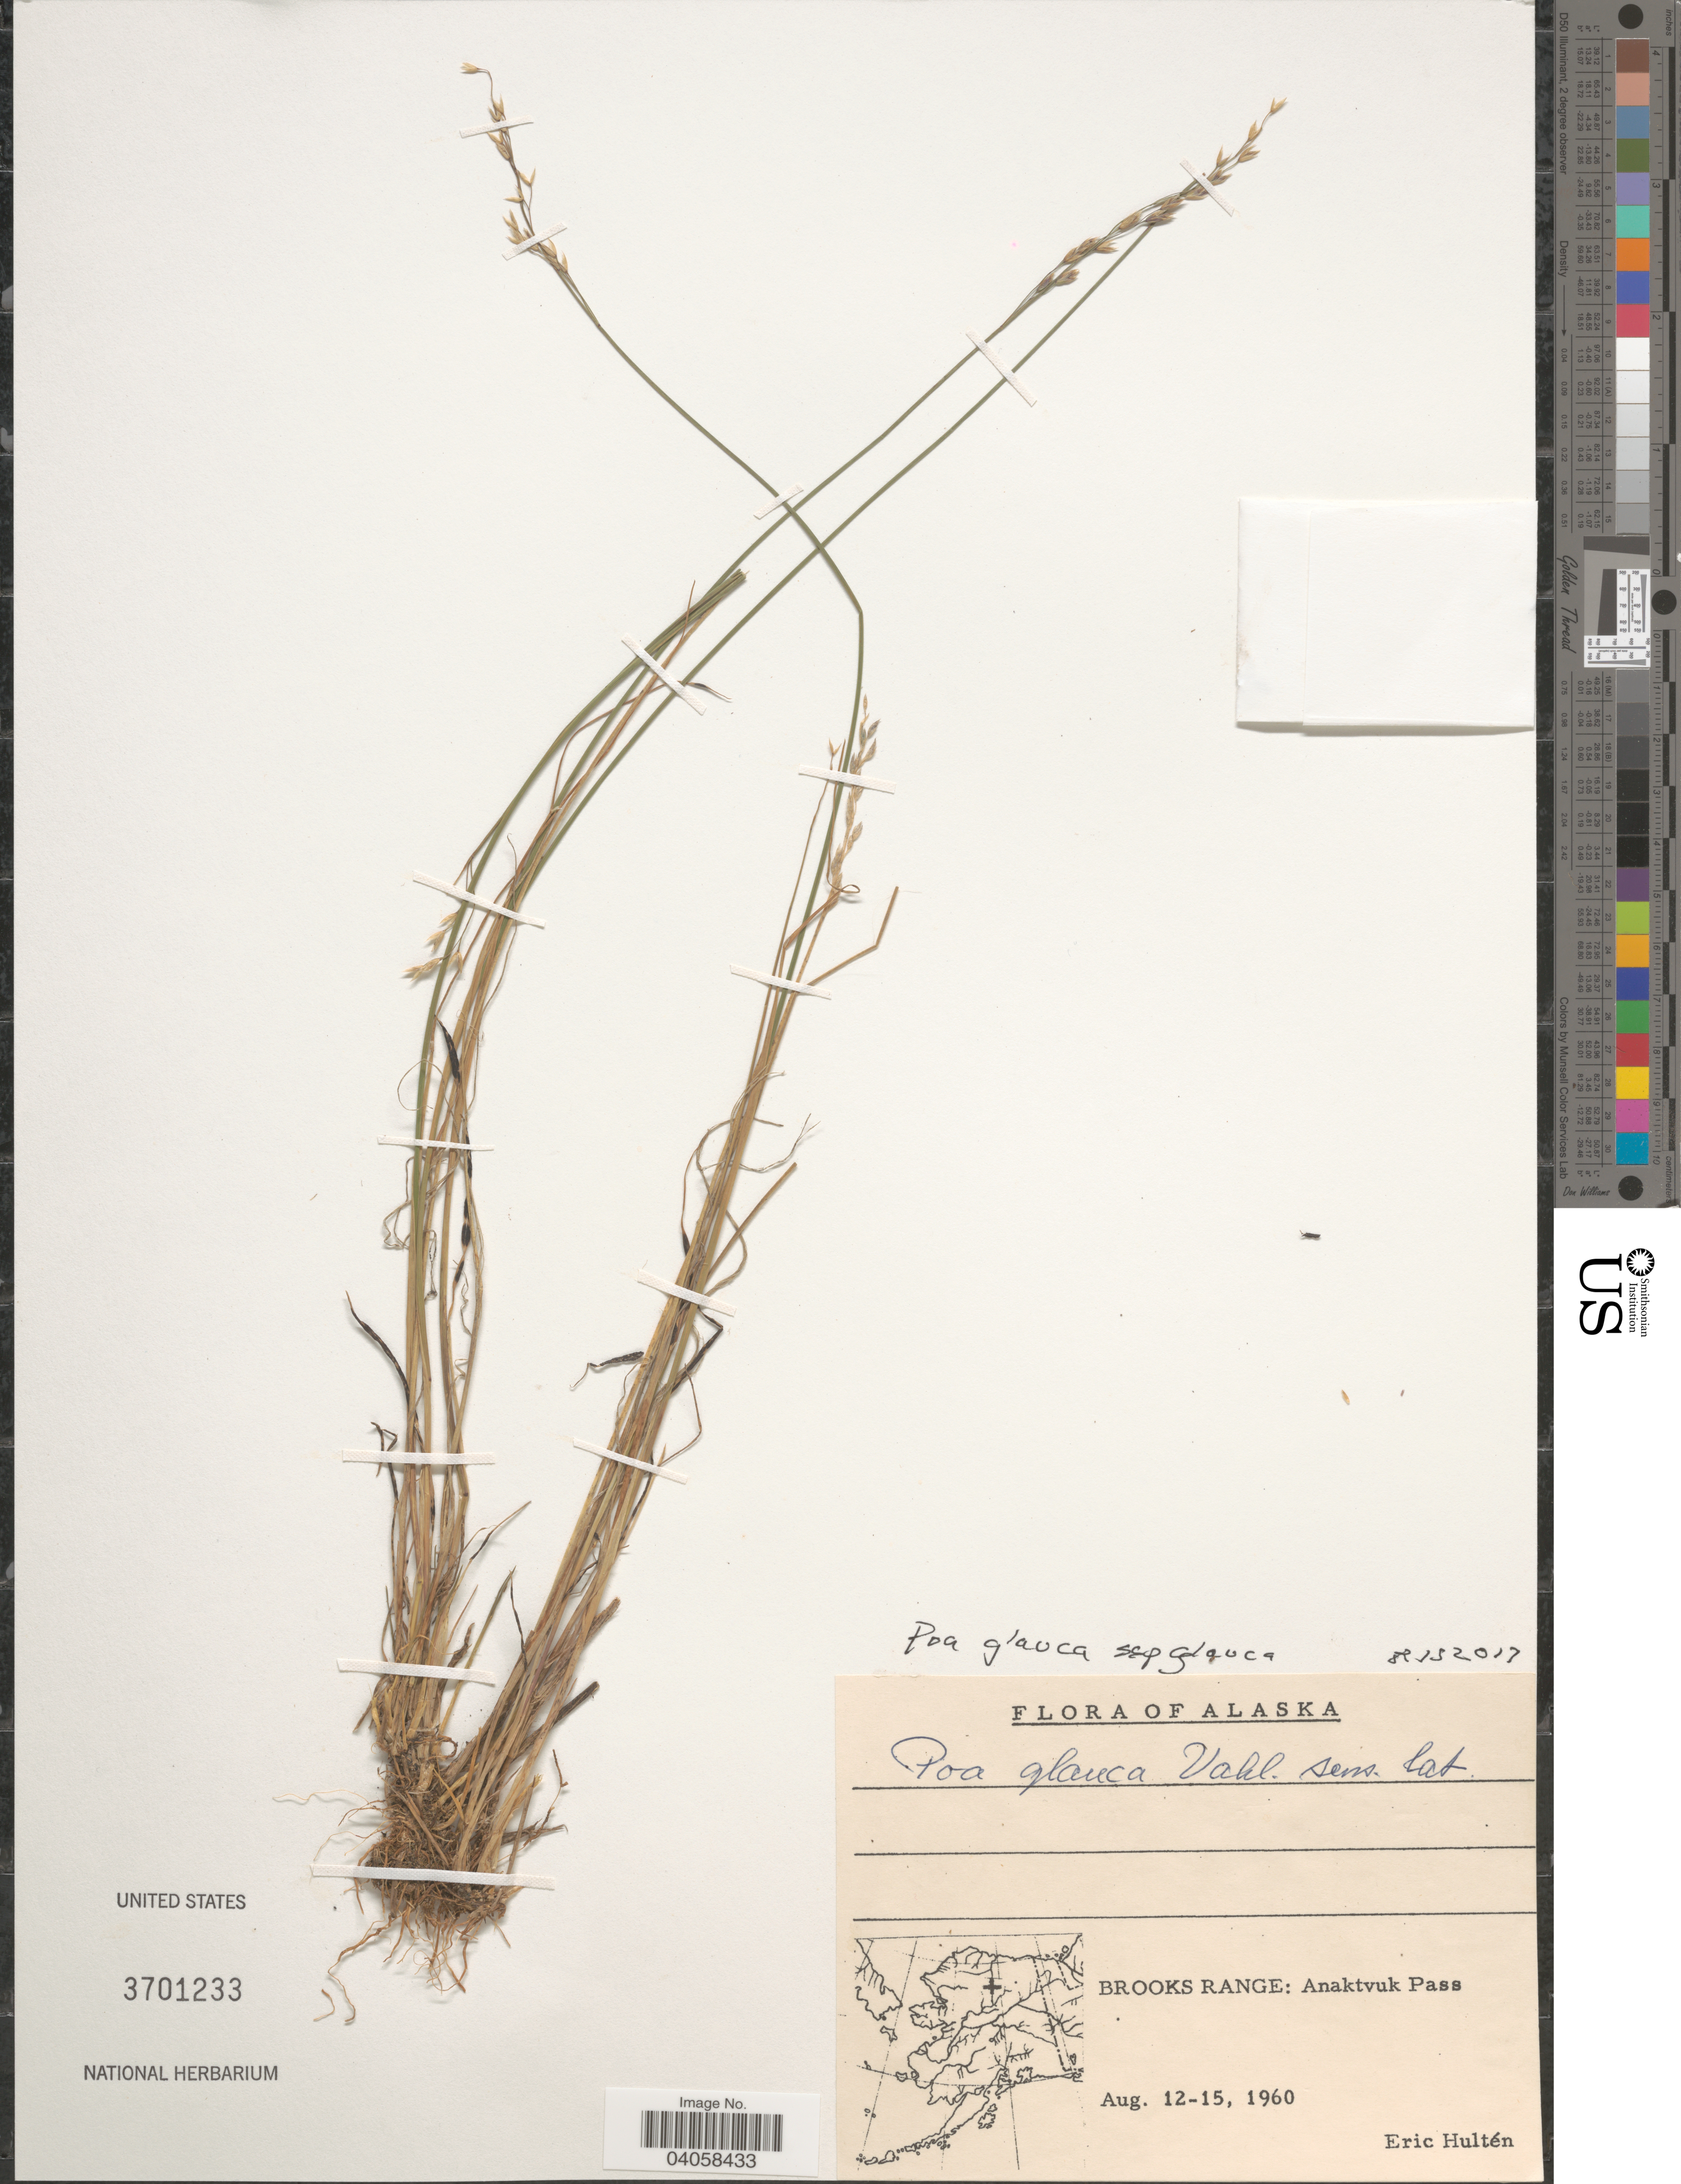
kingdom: Plantae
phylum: Tracheophyta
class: Liliopsida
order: Poales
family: Poaceae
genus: Poa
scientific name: Poa glauca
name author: Vahl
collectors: E. G. Hultén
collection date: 1960-08-12/1960-08-15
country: United States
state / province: Alaska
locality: Brooks Range: Anaktvuk Pass.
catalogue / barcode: US 3701233